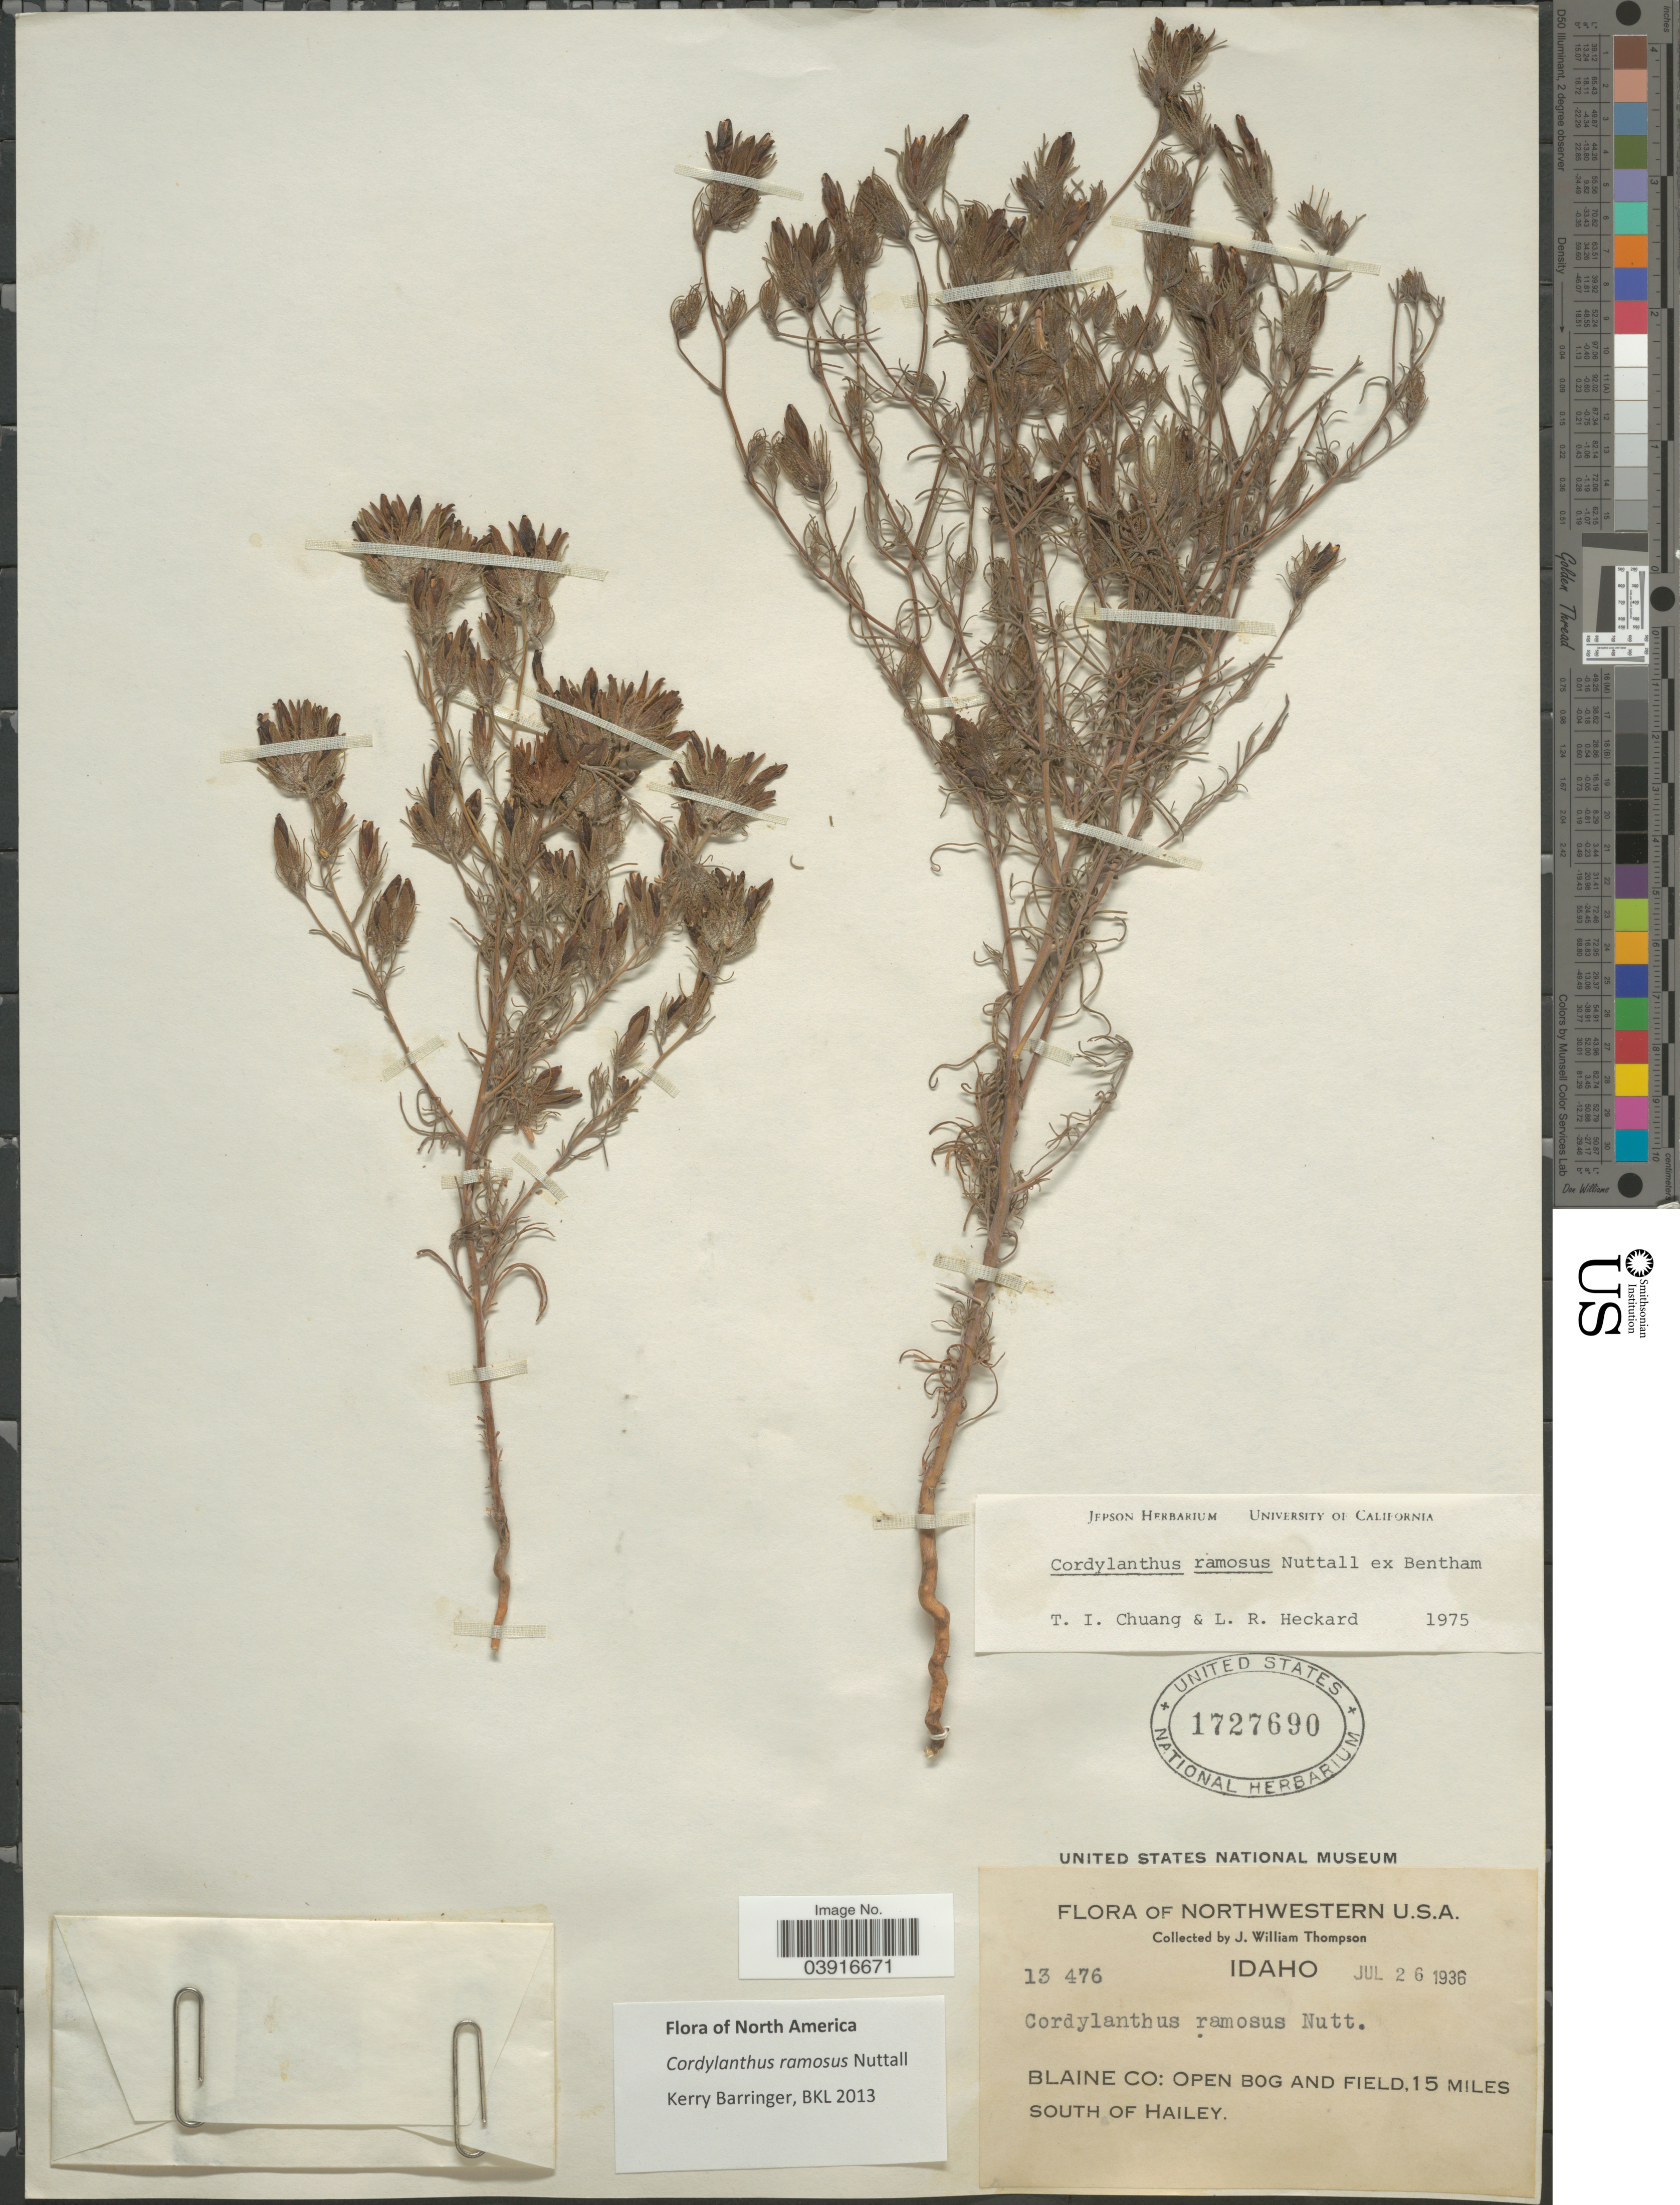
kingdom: Plantae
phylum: Tracheophyta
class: Magnoliopsida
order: Lamiales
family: Orobanchaceae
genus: Cordylanthus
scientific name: Cordylanthus ramosus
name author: Nutt. ex Benth.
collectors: J. W. Thompson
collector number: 13476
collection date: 1936-07-26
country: United States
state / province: Idaho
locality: Blaine Co: Open bog and field, 15 miles South of Hailey.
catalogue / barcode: US 1727690